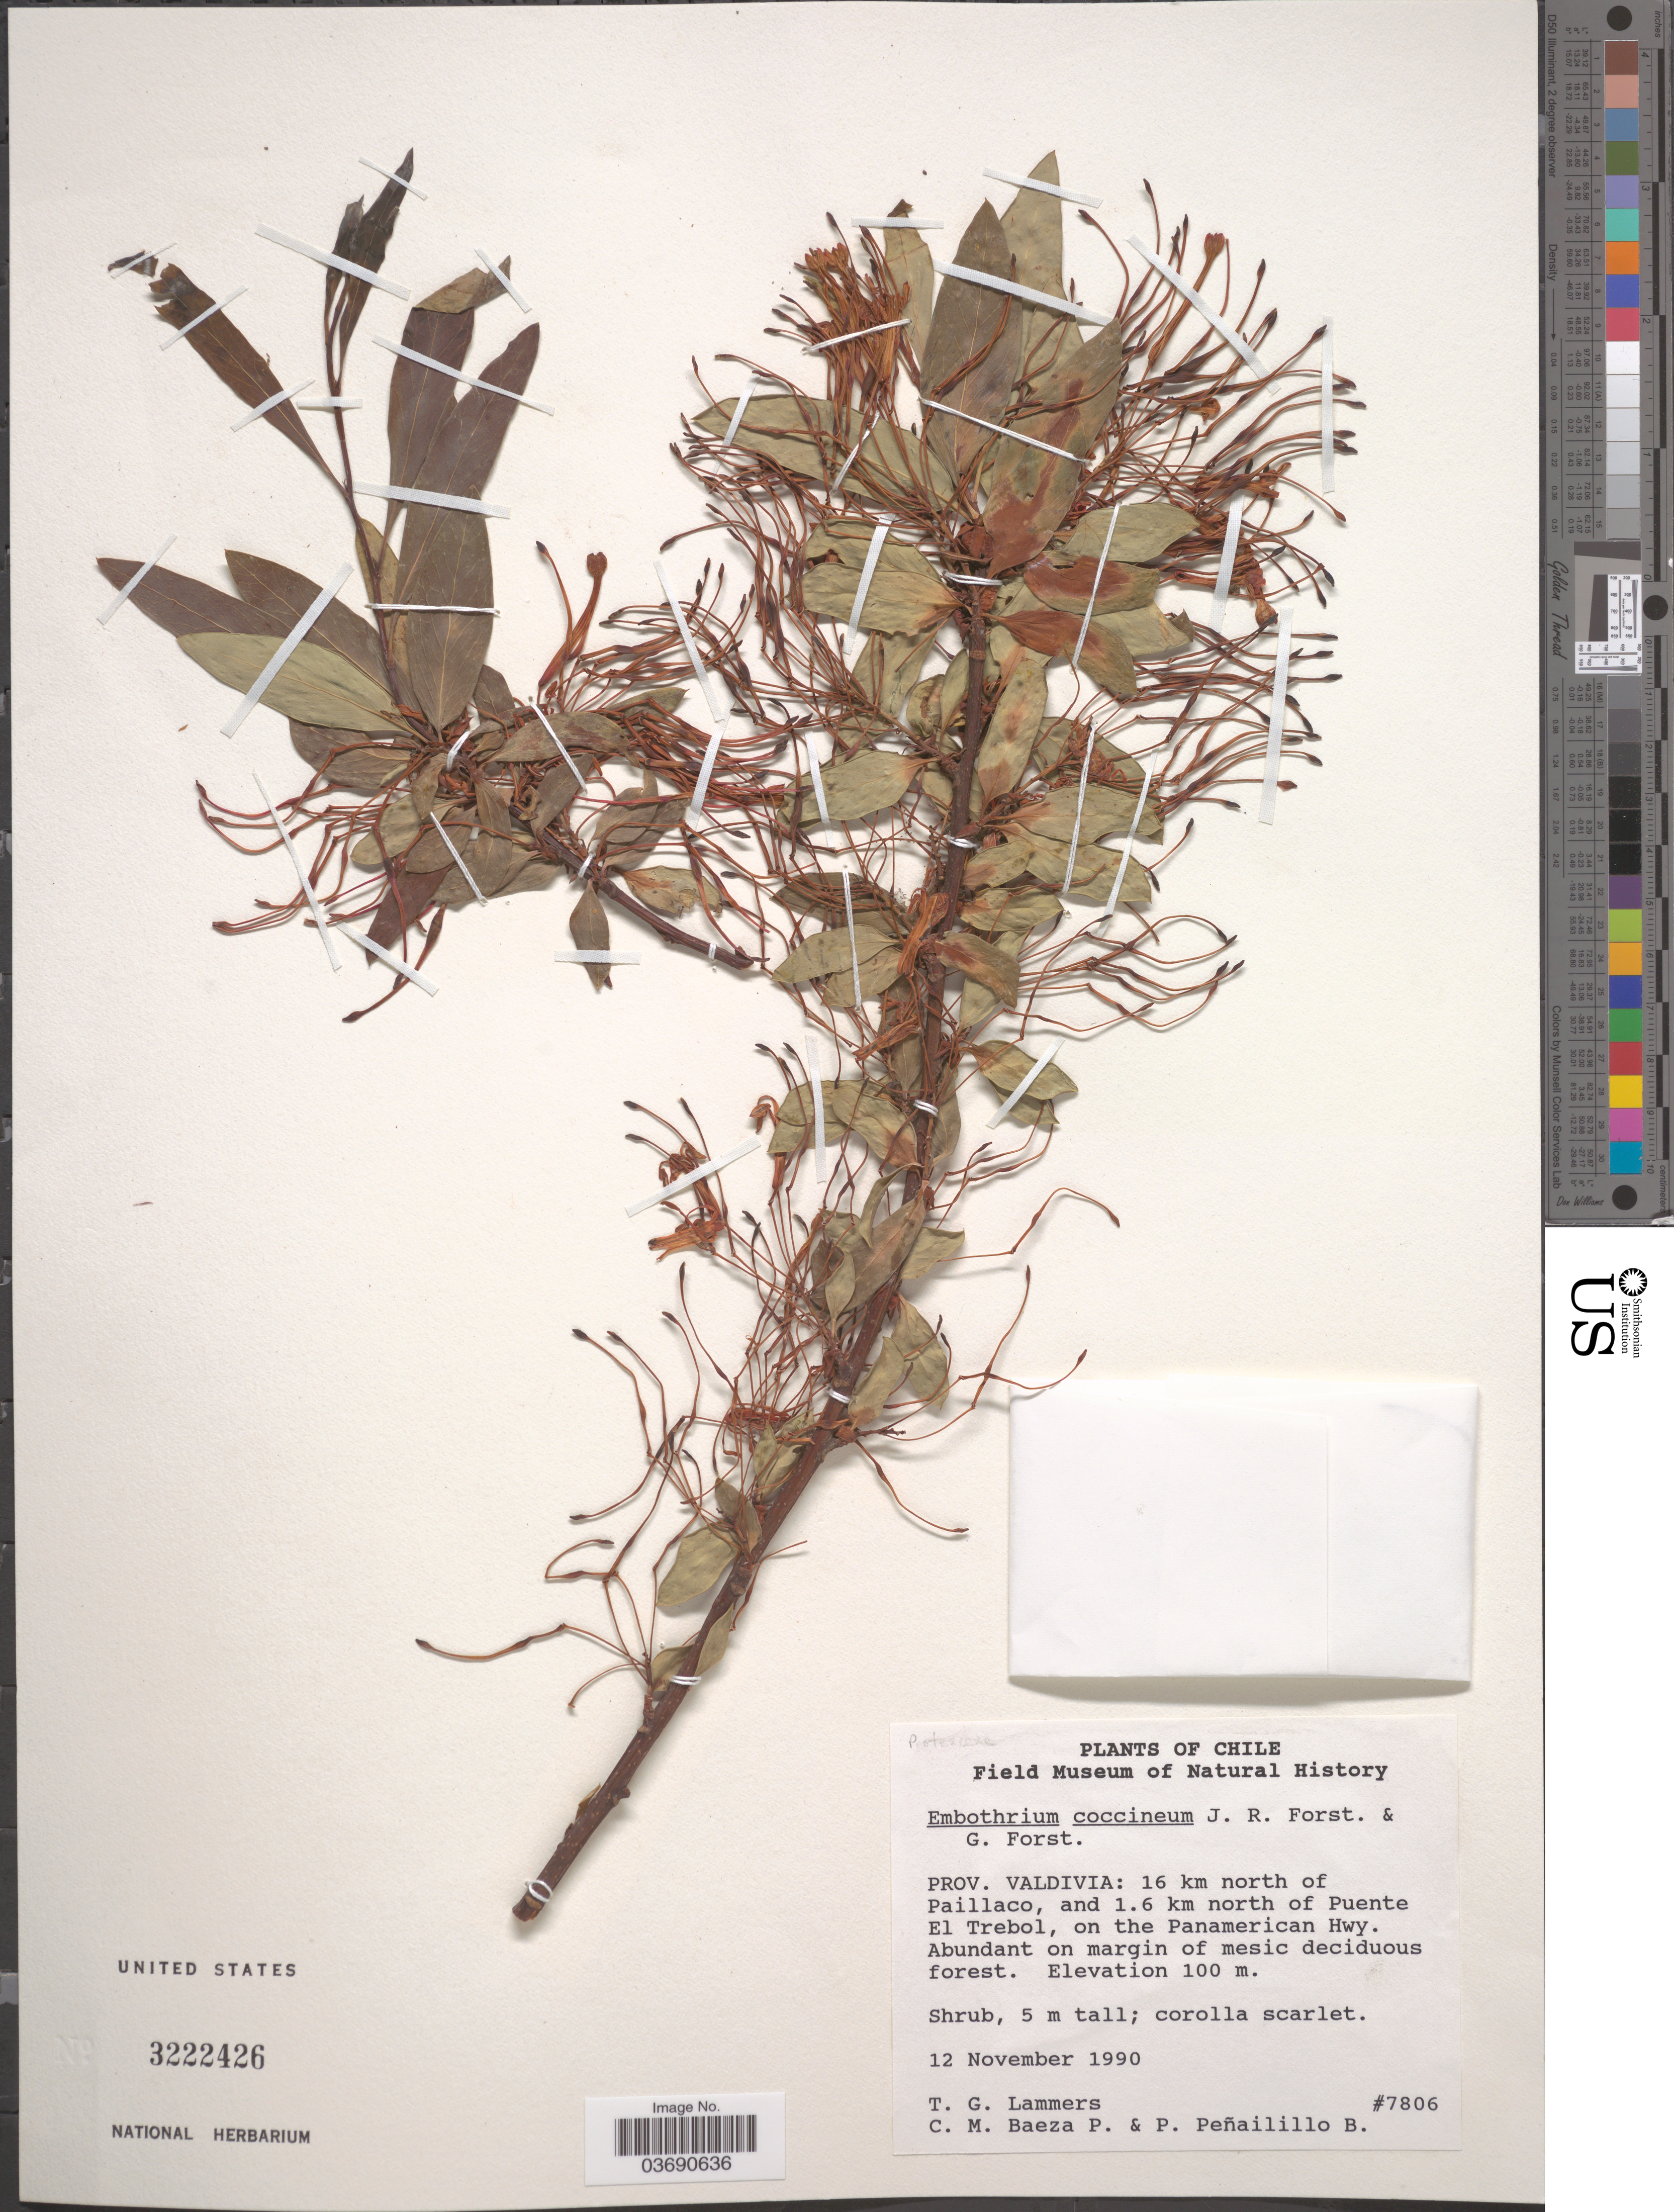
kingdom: Plantae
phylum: Tracheophyta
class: Magnoliopsida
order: Proteales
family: Proteaceae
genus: Embothrium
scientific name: Embothrium coccineum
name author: J.R. Forst. & G. Forst.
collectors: T. Lammers, C. Baeza & P. Peñailillo B.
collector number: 7806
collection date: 1990-11-12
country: Chile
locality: Prov. Valdivia: 16 km north of Paillaco, and 1.6 km north of Puente El Trebol, on the Panamerican Hwy.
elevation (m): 100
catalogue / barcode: US 3222426